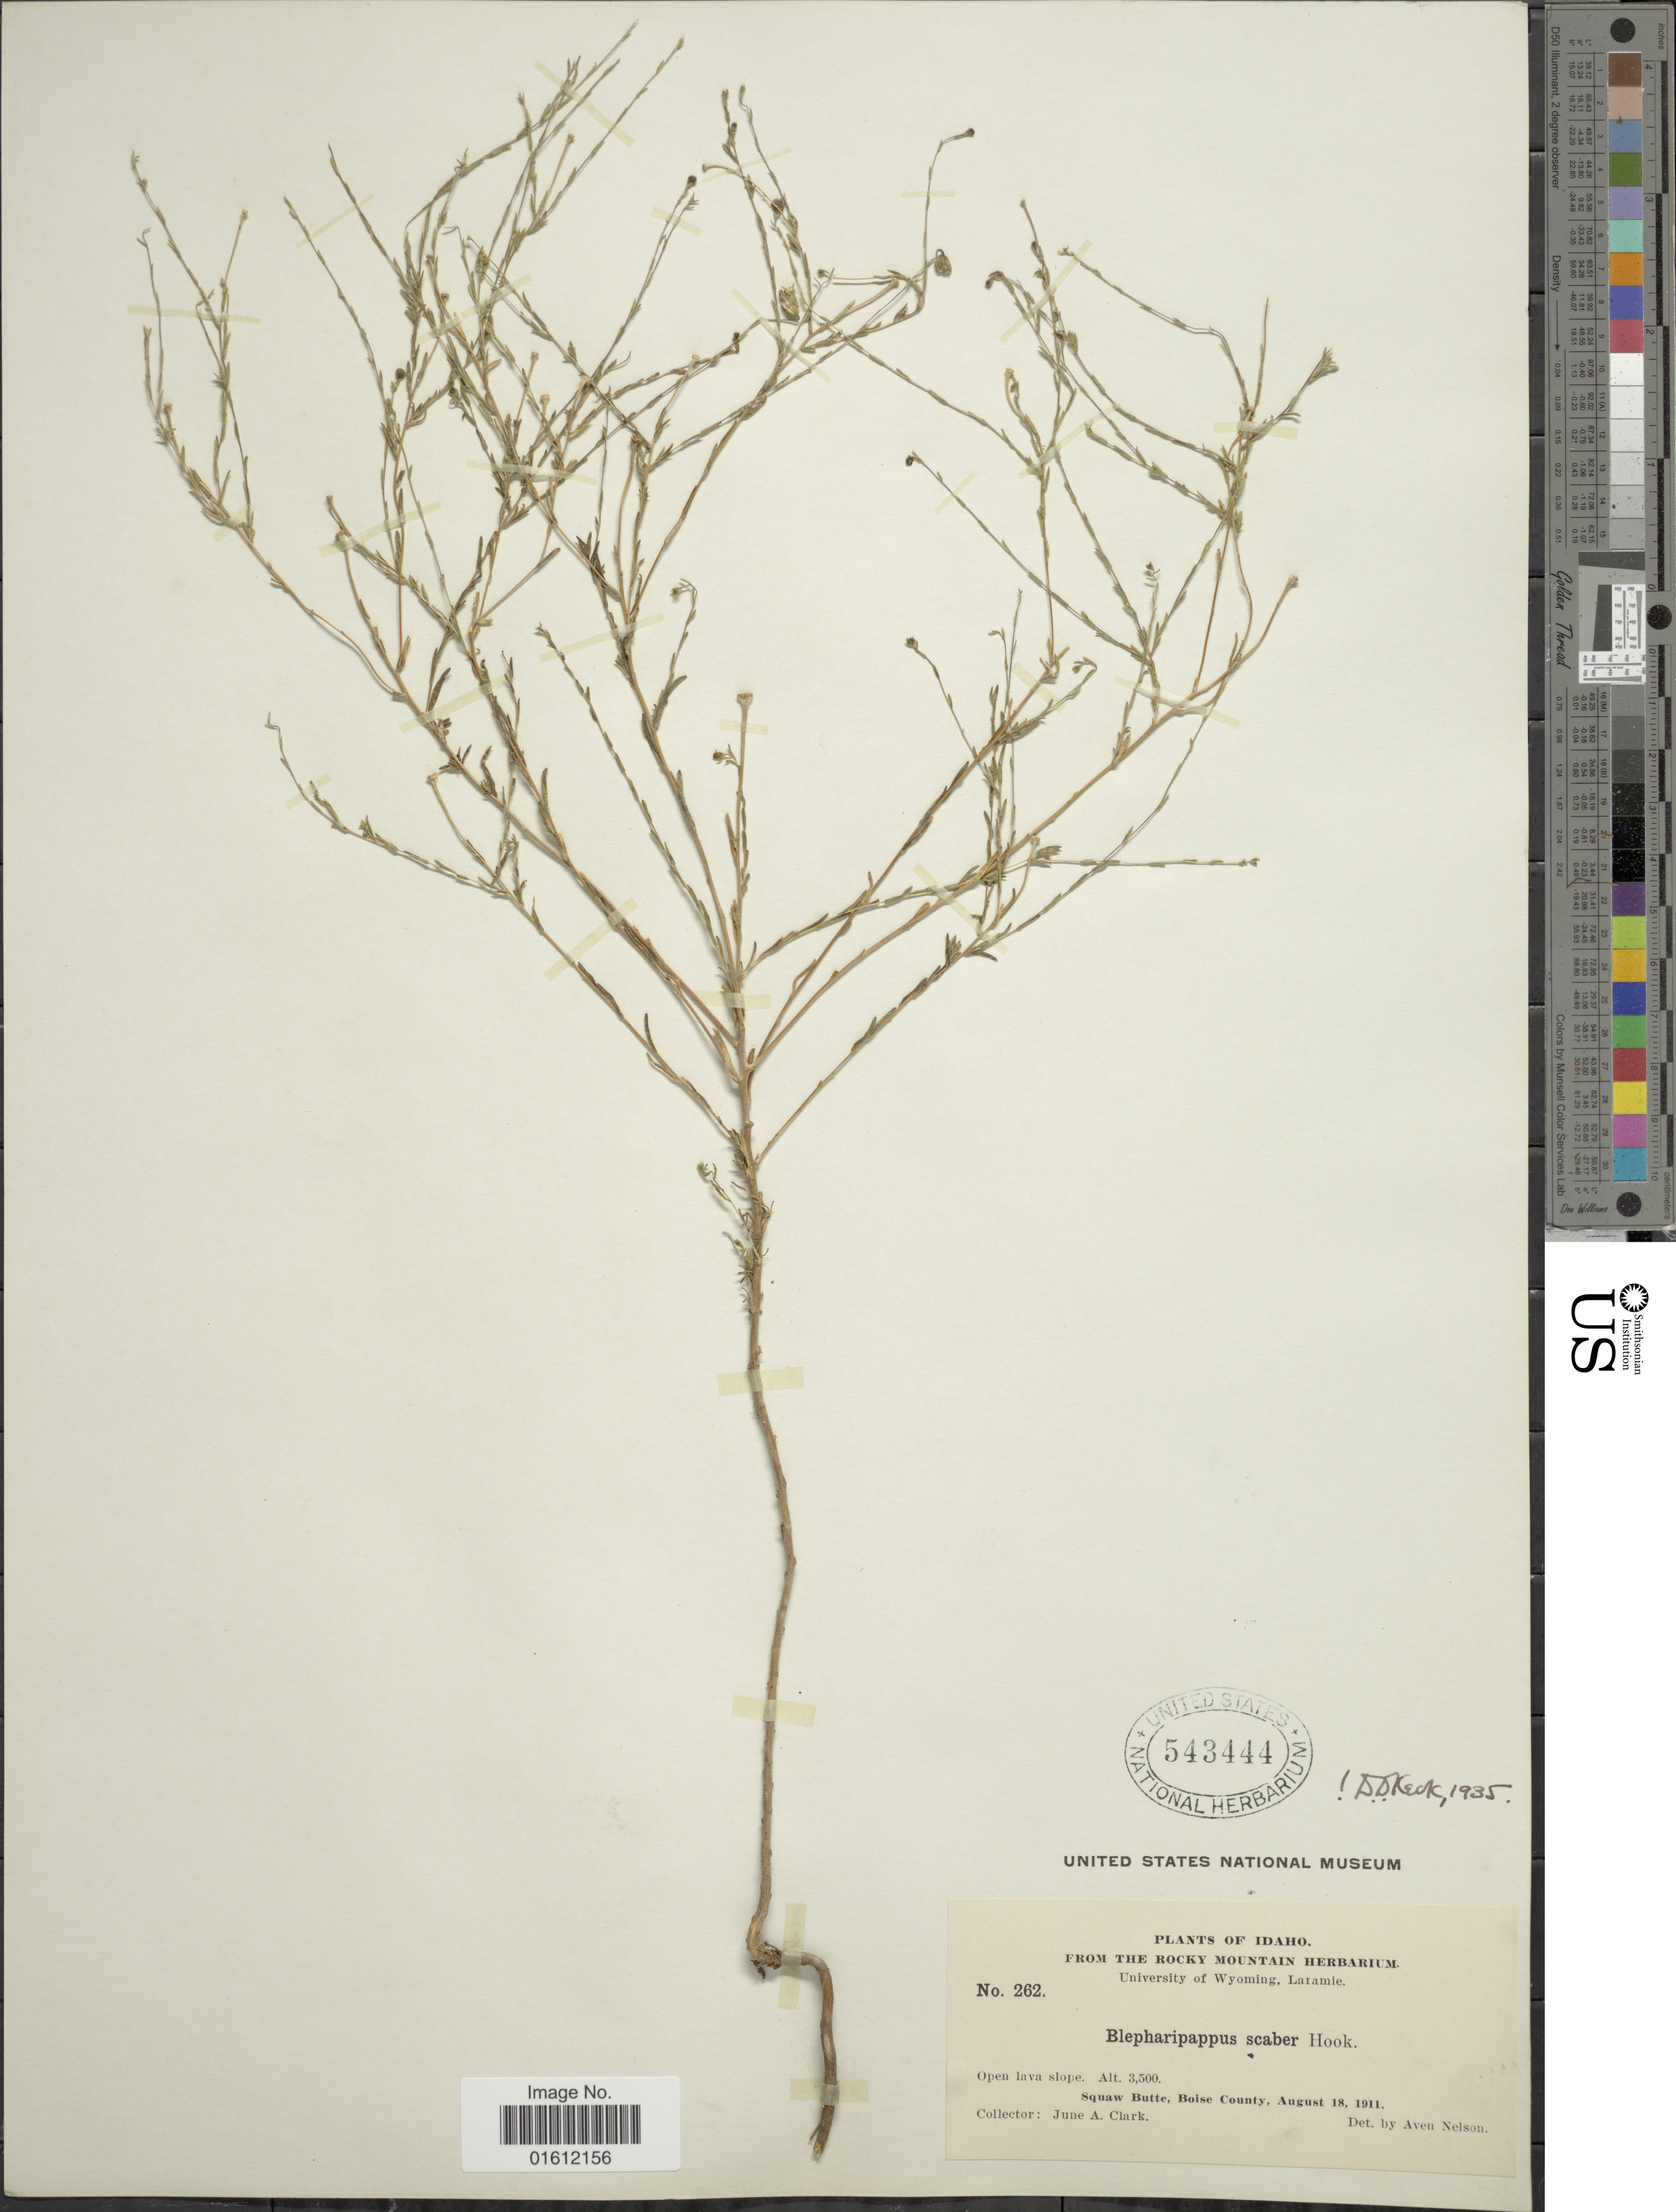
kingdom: Plantae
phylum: Tracheophyta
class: Magnoliopsida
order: Asterales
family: Asteraceae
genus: Blepharipappus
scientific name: Blepharipappus scaber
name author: Hook.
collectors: J. A. Clark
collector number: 262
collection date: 1911-08-18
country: United States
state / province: Idaho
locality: Squaw Butte, Boise County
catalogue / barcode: US 543444